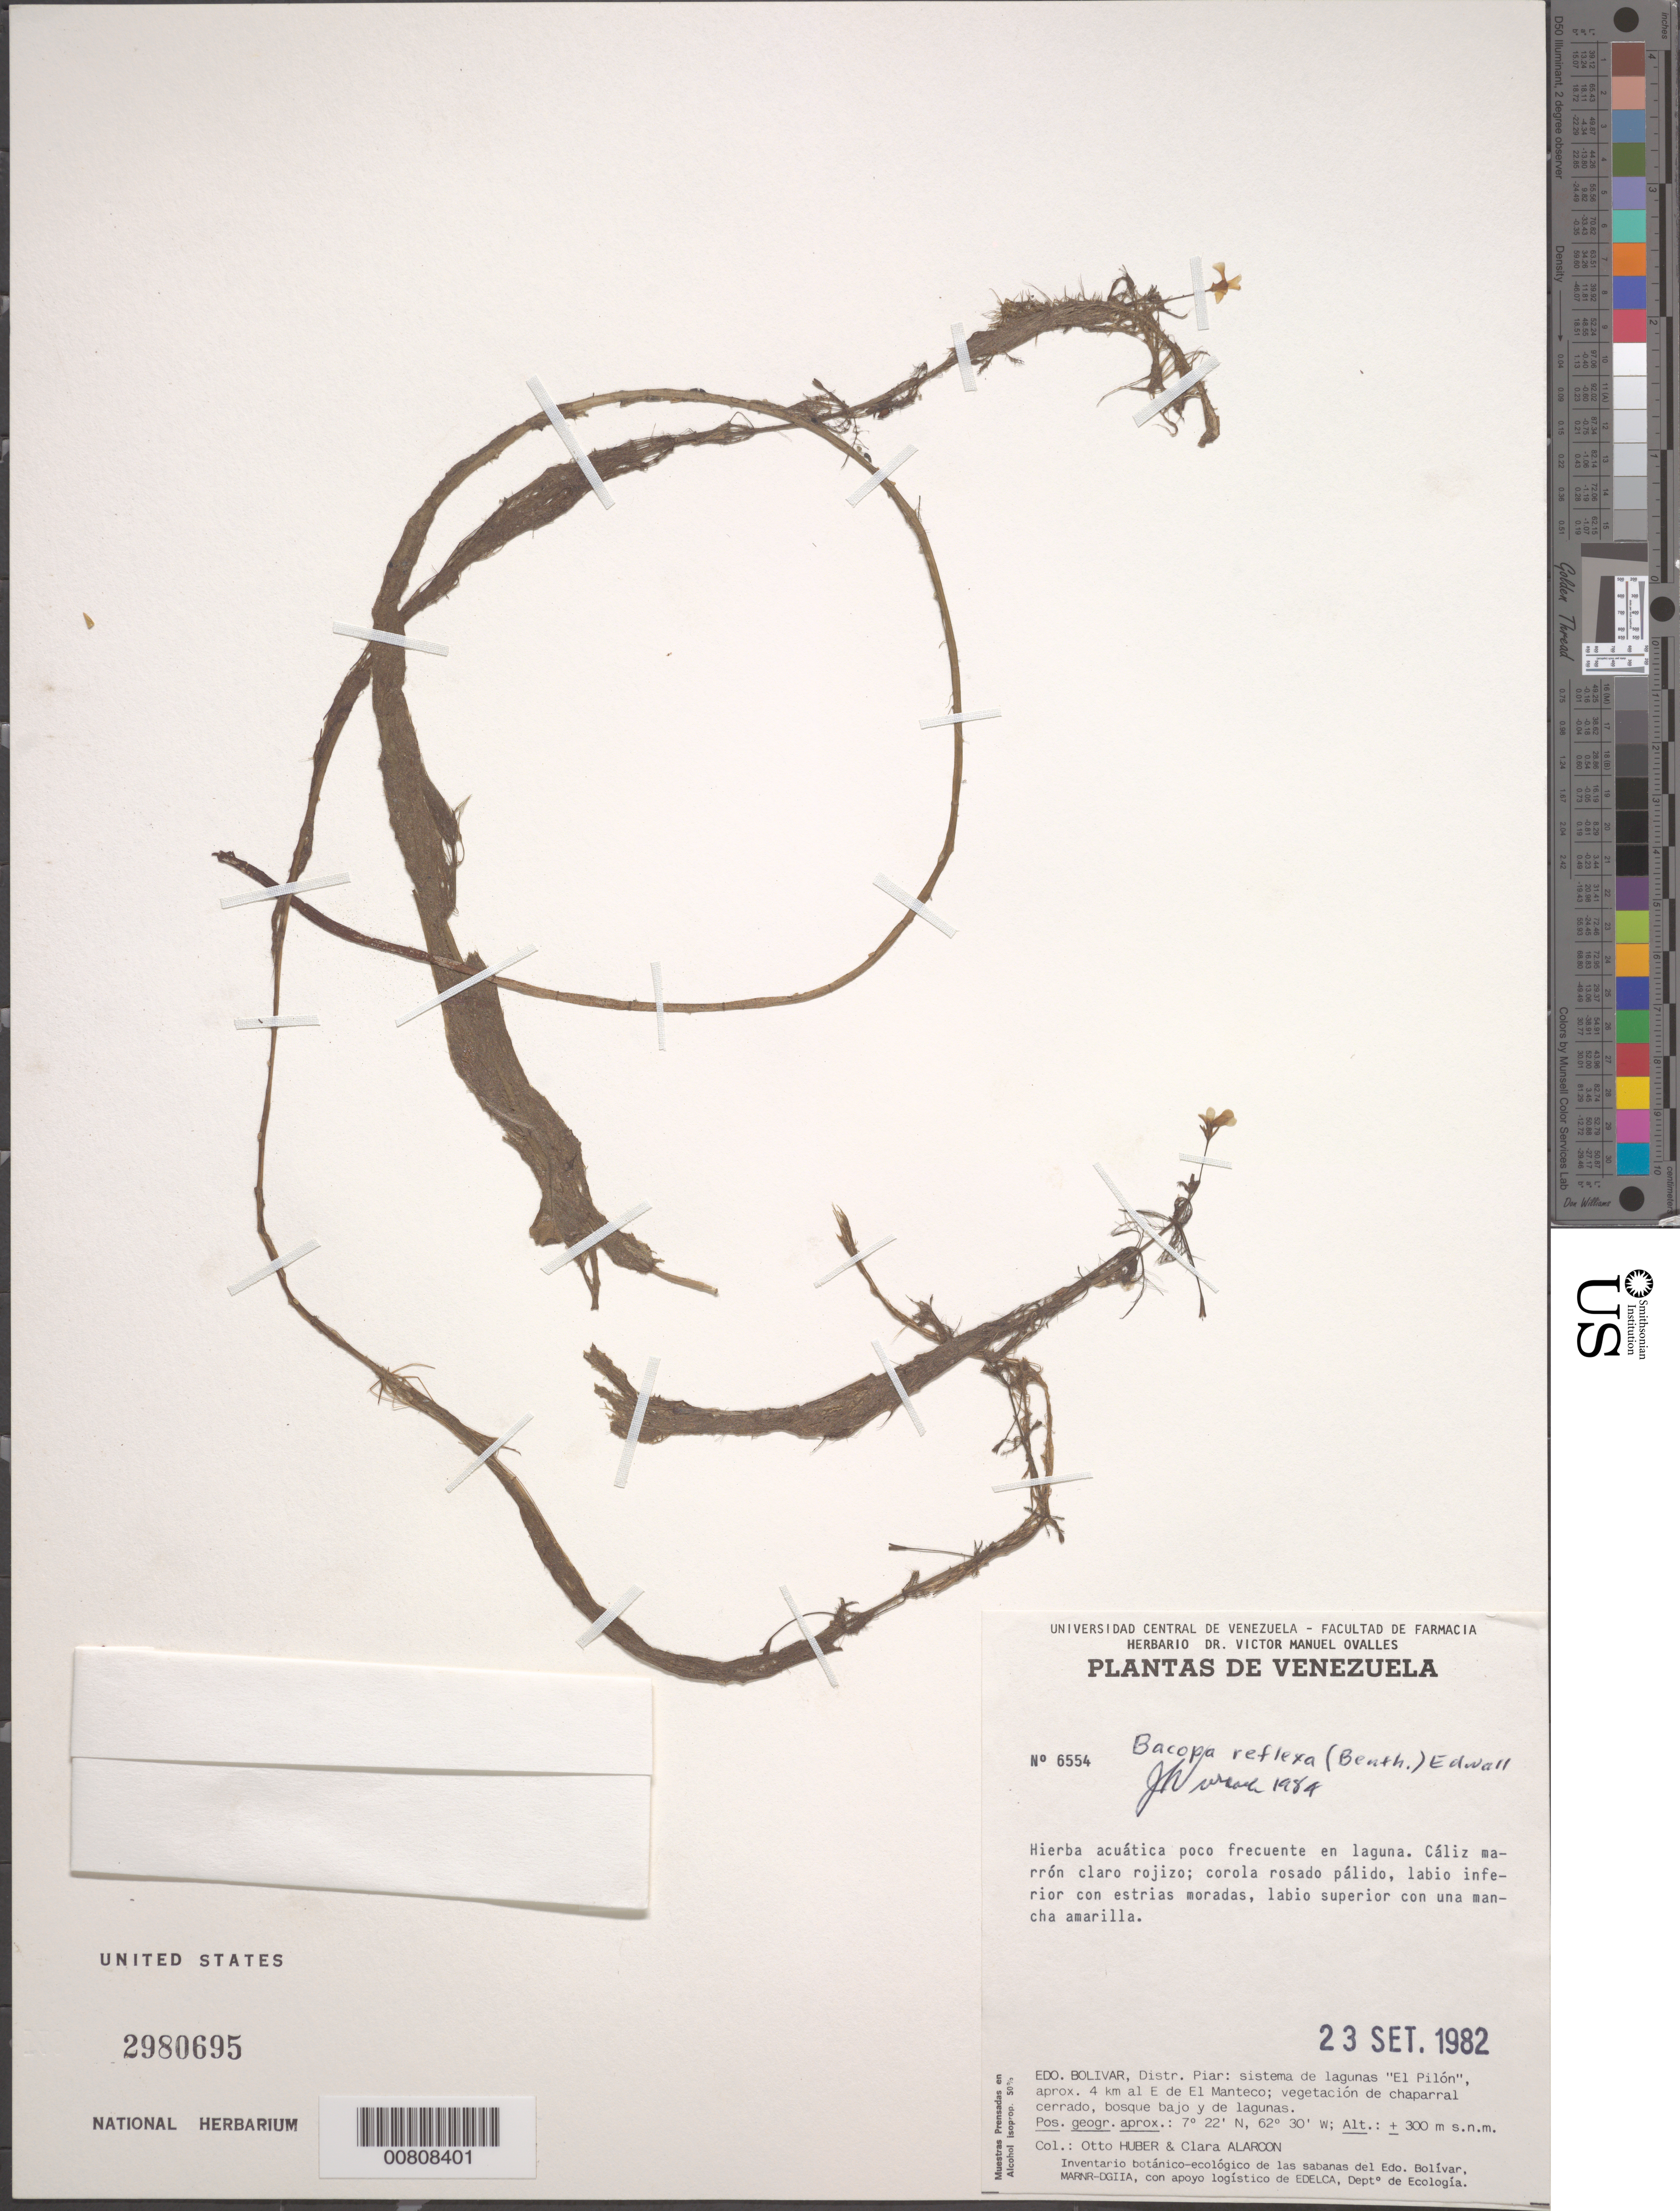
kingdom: Plantae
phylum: Tracheophyta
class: Magnoliopsida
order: Lamiales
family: Plantaginaceae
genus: Bacopa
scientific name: Bacopa reflexa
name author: (Benth.) Edwall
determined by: Wurdack, John J., (US), US (UNITED STATES)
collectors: O. Huber & C. Alarcon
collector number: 6554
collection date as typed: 23-Sep-82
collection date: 1982-09-23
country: Venezuela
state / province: Bolívar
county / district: Piar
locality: "El Pilón" lagunas, approx 4 km al E de El Manteco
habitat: Vegetación de chaparral cerrado, bosque bajo y de lagunas; en laguna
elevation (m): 300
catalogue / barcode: US 298695